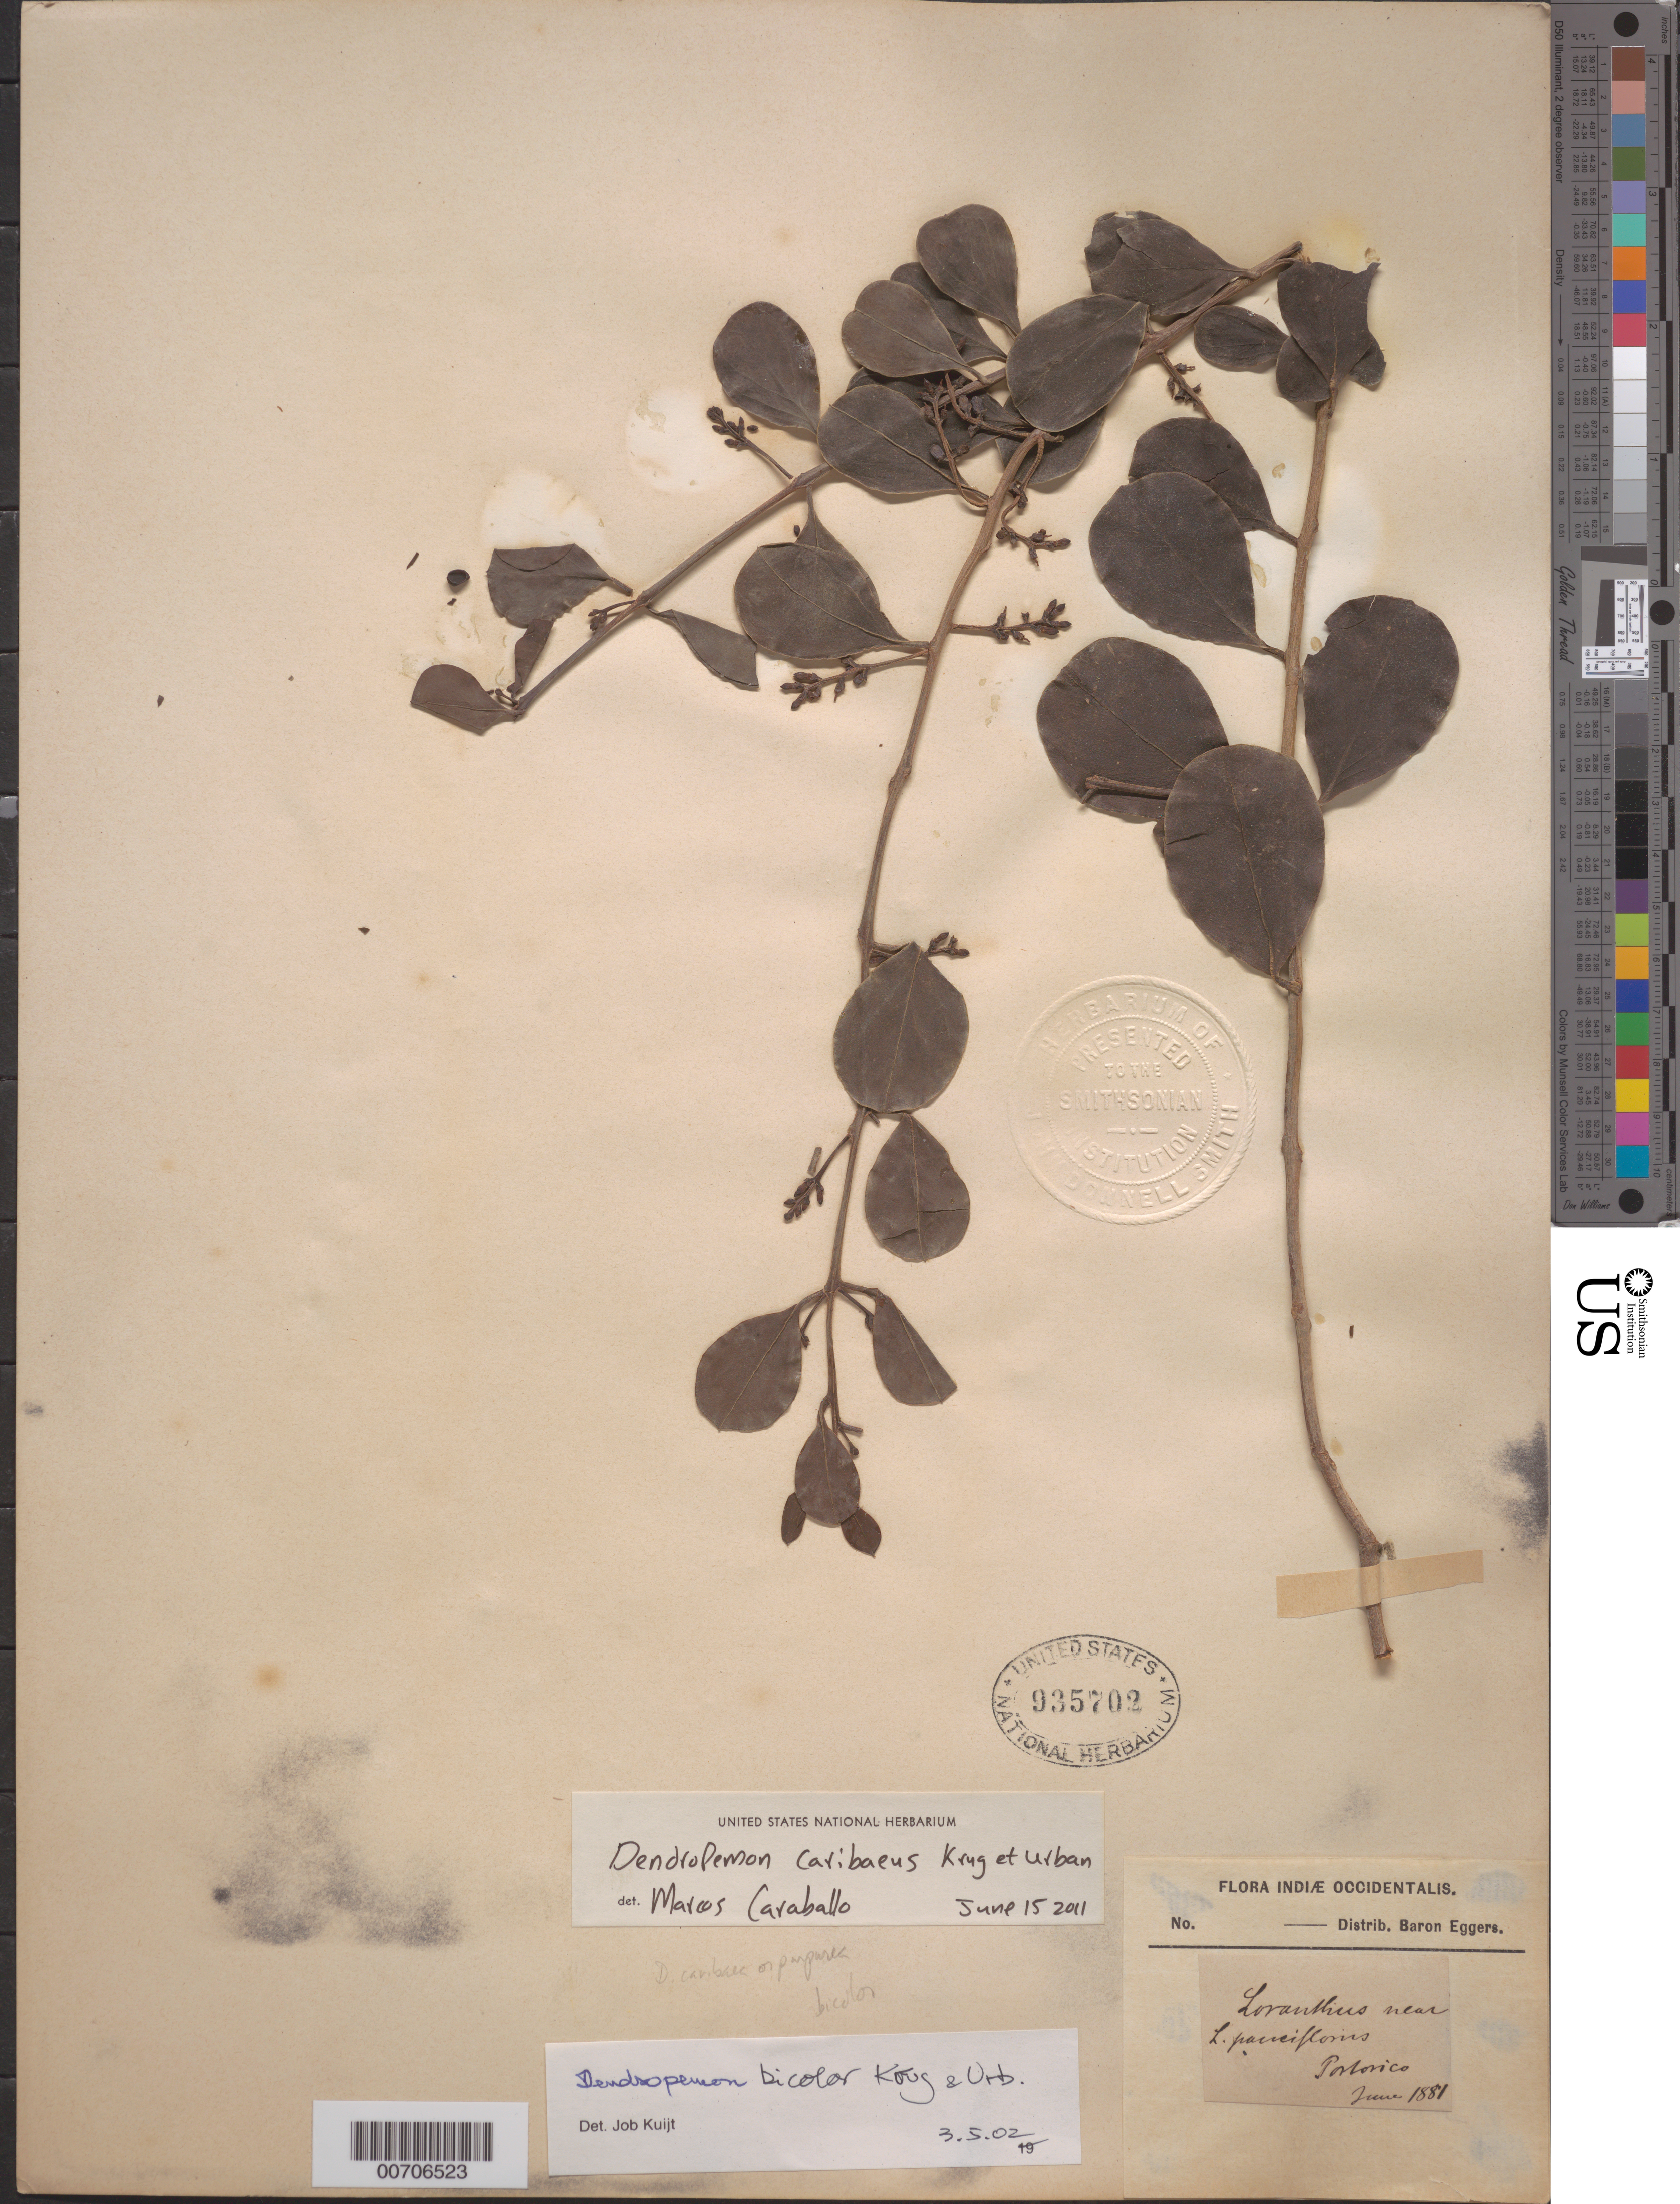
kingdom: Plantae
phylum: Tracheophyta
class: Magnoliopsida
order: Santalales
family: Loranthaceae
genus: Dendropemon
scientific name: Dendropemon bicolor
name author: Krug & Urb.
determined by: Kuijt, Job, (CANADA)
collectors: H. F. A. von Eggers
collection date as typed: Jun 1881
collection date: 1881-06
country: Puerto Rico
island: Greater Antilles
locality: Sierra de Naguabo ad Rio Blanco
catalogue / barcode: US 935702